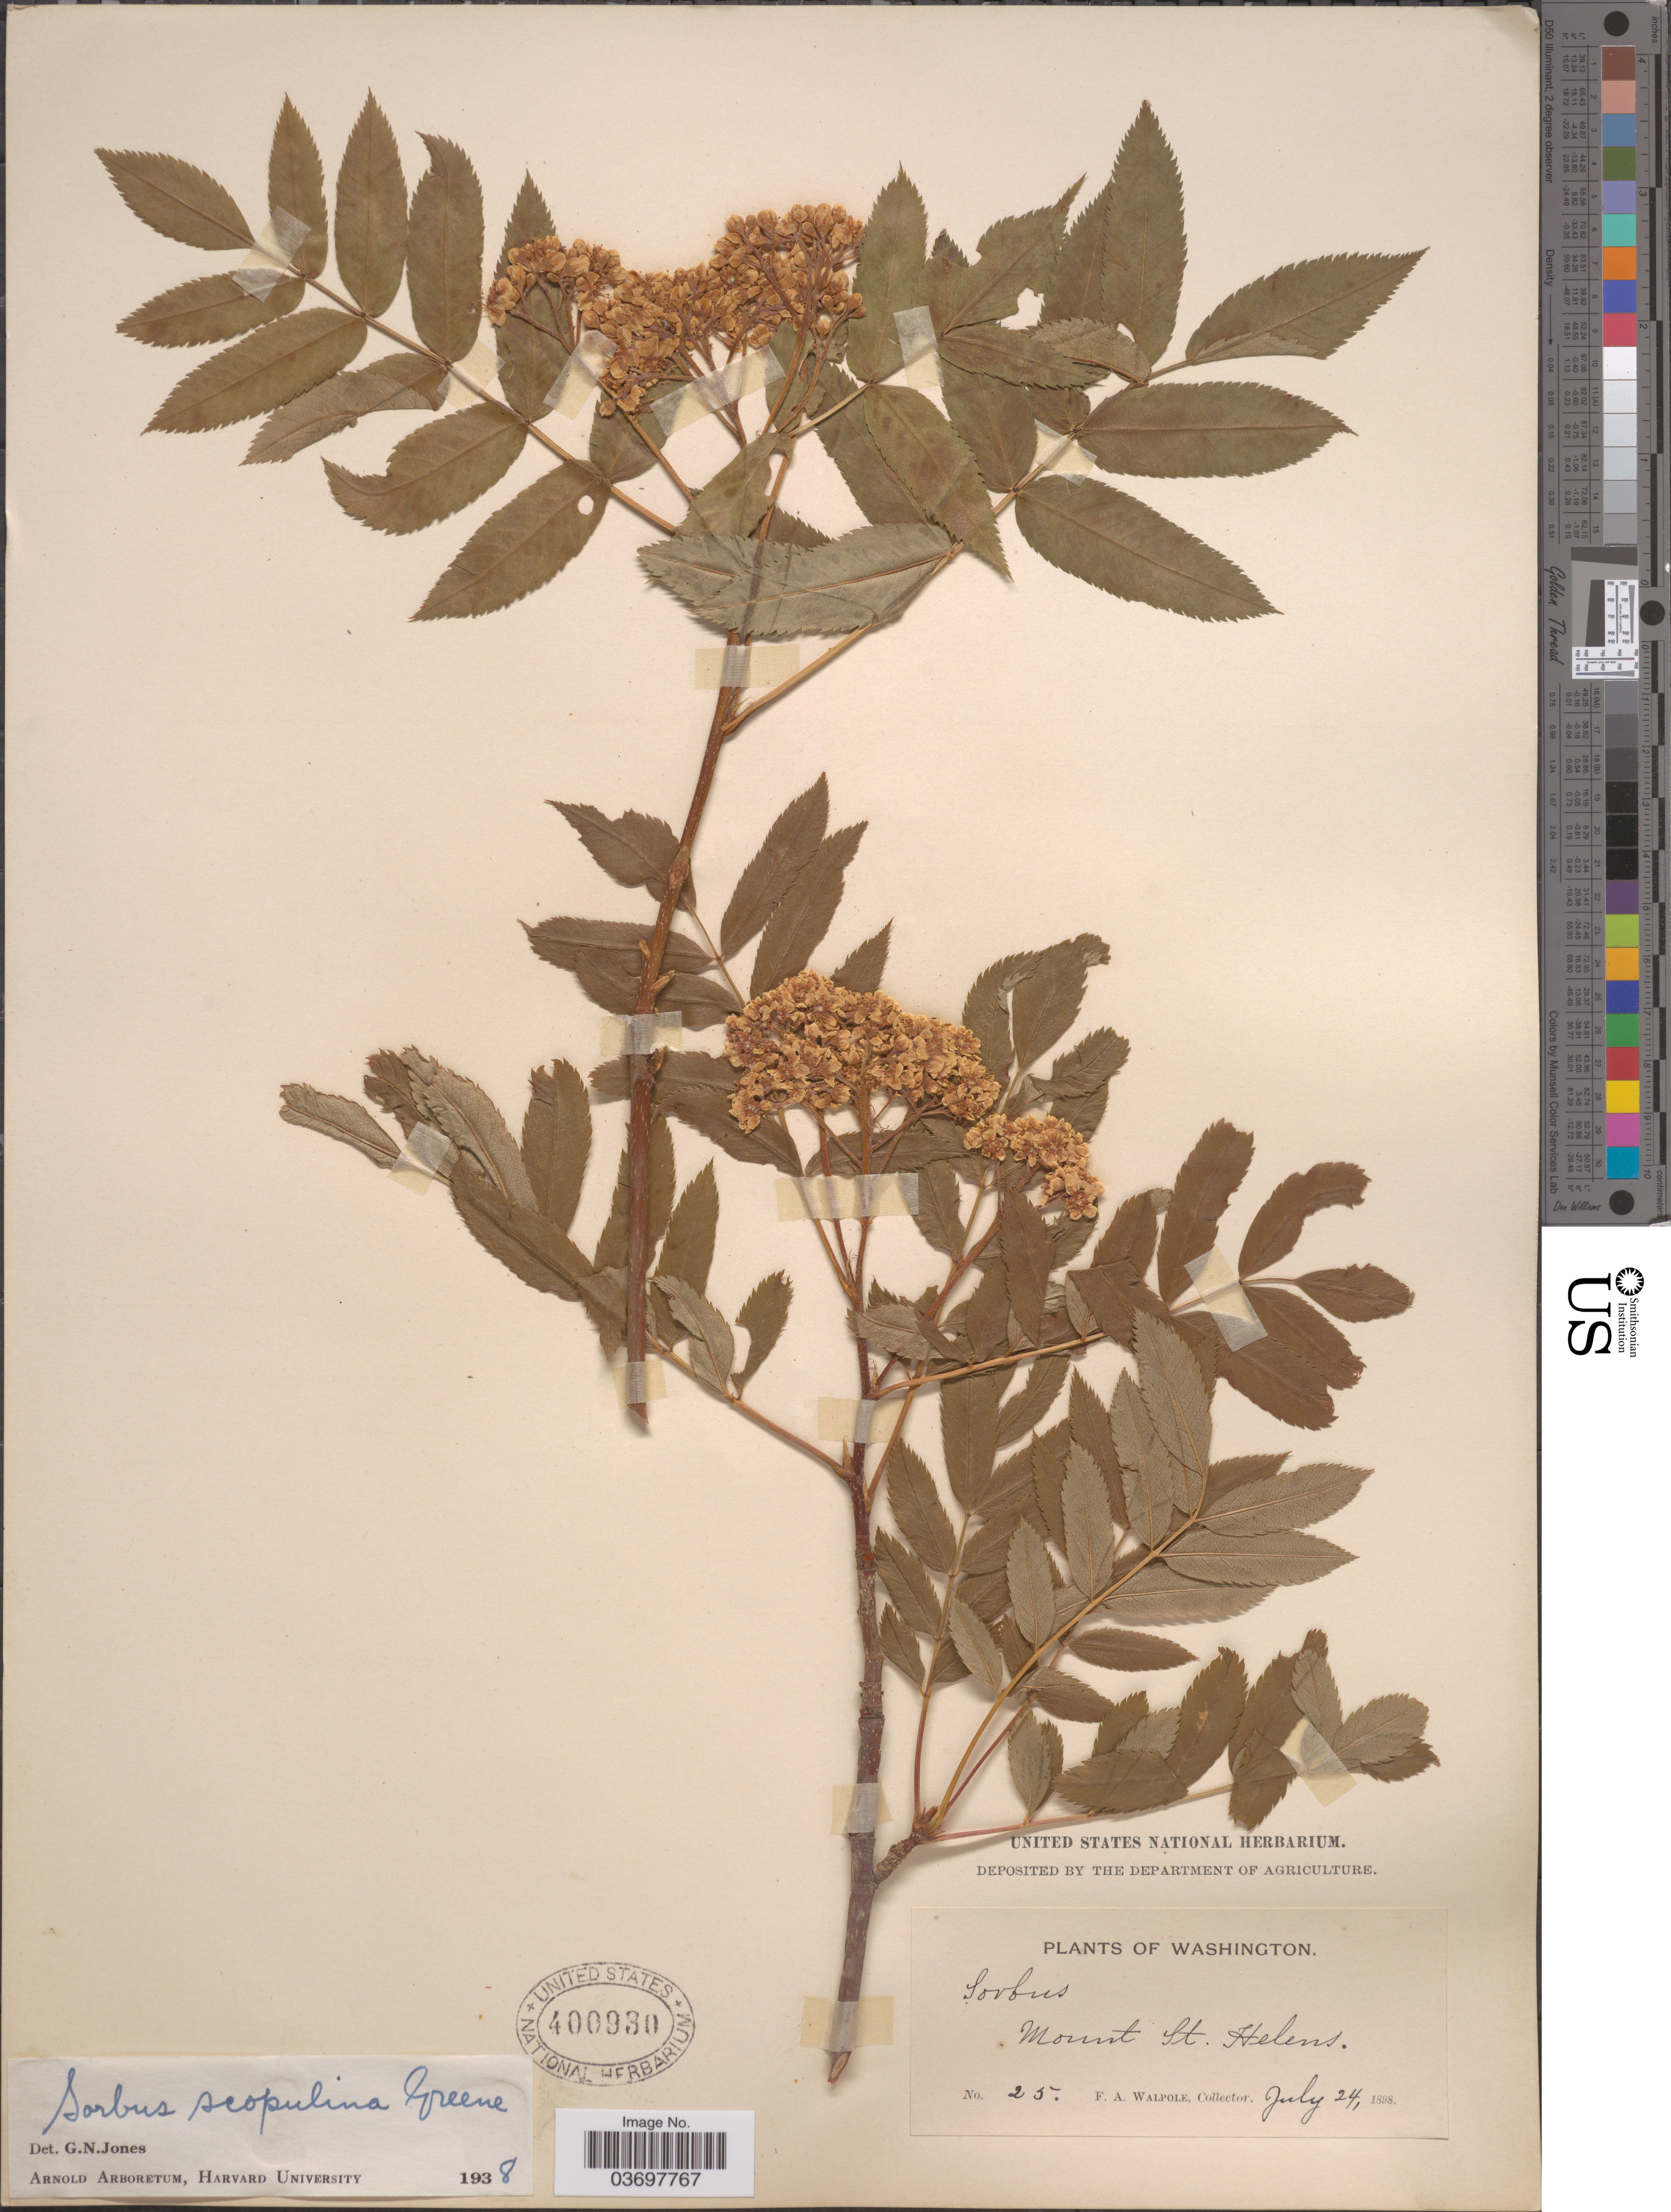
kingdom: Plantae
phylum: Tracheophyta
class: Magnoliopsida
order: Rosales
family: Rosaceae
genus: Sorbus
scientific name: Sorbus scopulina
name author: Greene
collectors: F. Walpole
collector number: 25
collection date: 1898-07-24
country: United States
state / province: Washington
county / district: Skamania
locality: Mount St. Helens.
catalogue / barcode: US 400930